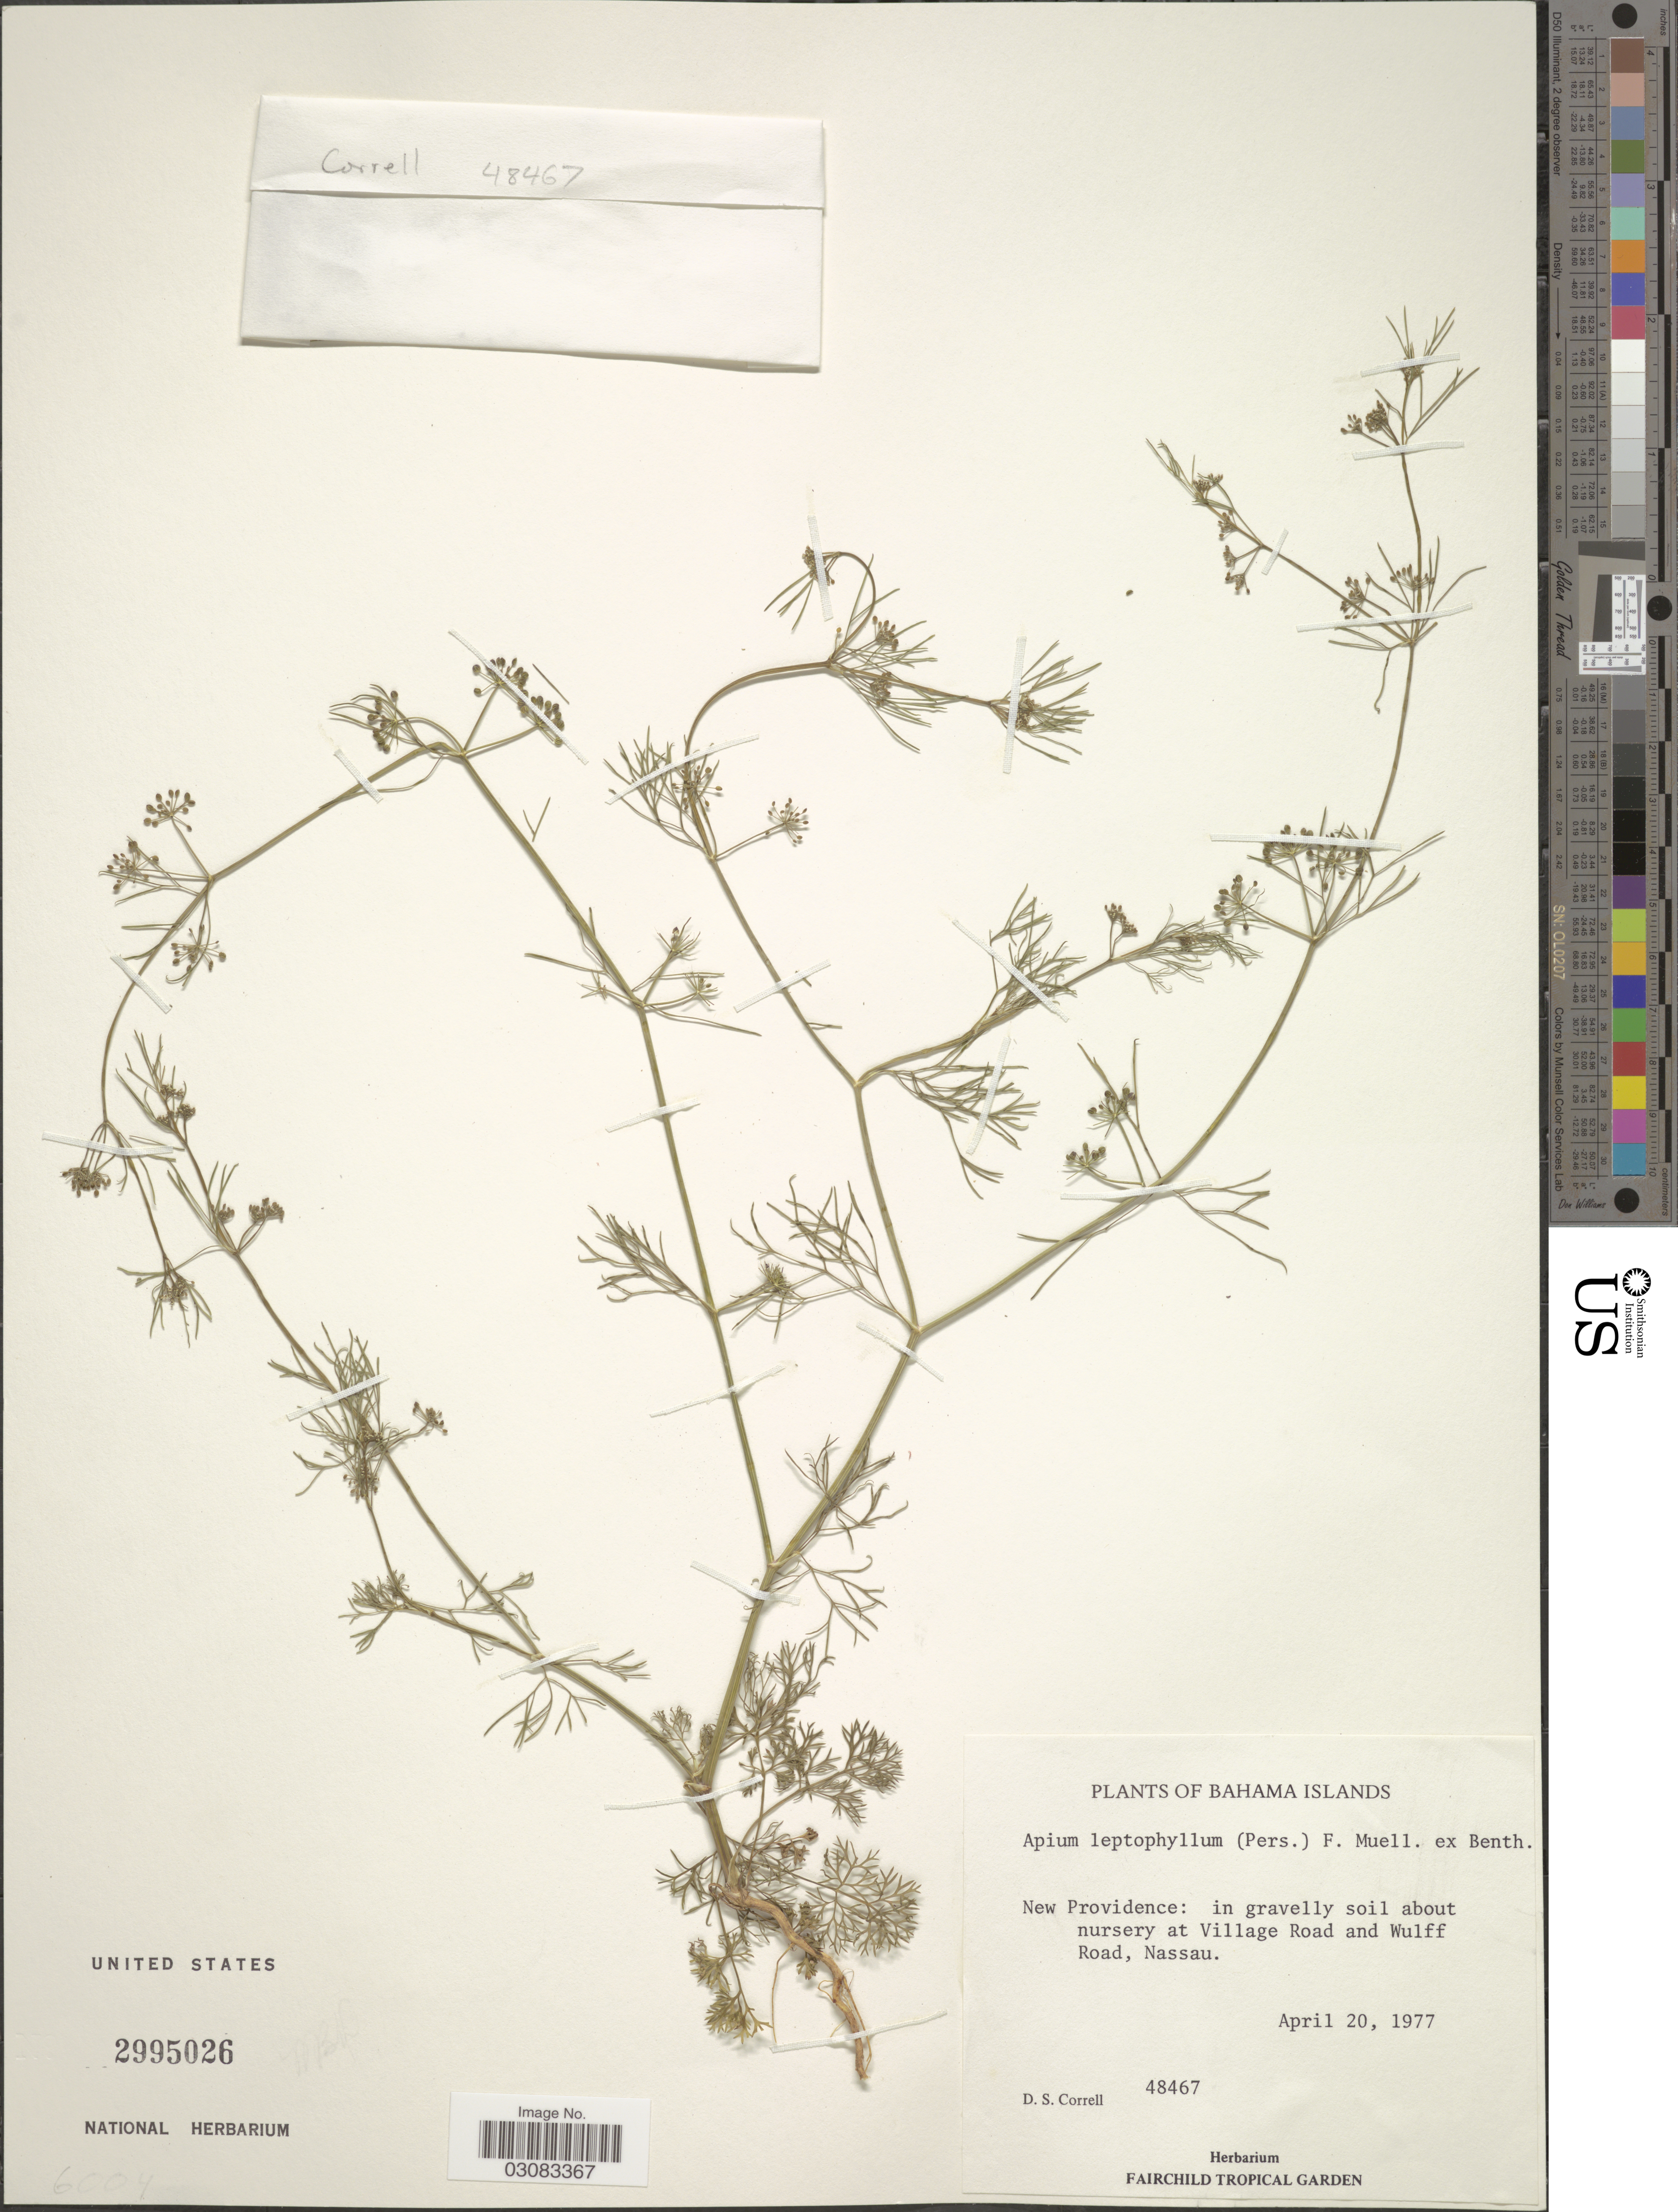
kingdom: Plantae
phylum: Tracheophyta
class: Magnoliopsida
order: Apiales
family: Apiaceae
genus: Cyclospermum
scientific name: Cyclospermum leptophyllum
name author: (Pers.) Sprague ex Britton & P. Wilson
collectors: D. S. Correll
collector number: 48467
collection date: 1977-04-20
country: Bahamas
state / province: New Providence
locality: Bahama Islands. About nursery at Village Road and Wulff Road, Nassau.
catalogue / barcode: US 2995026